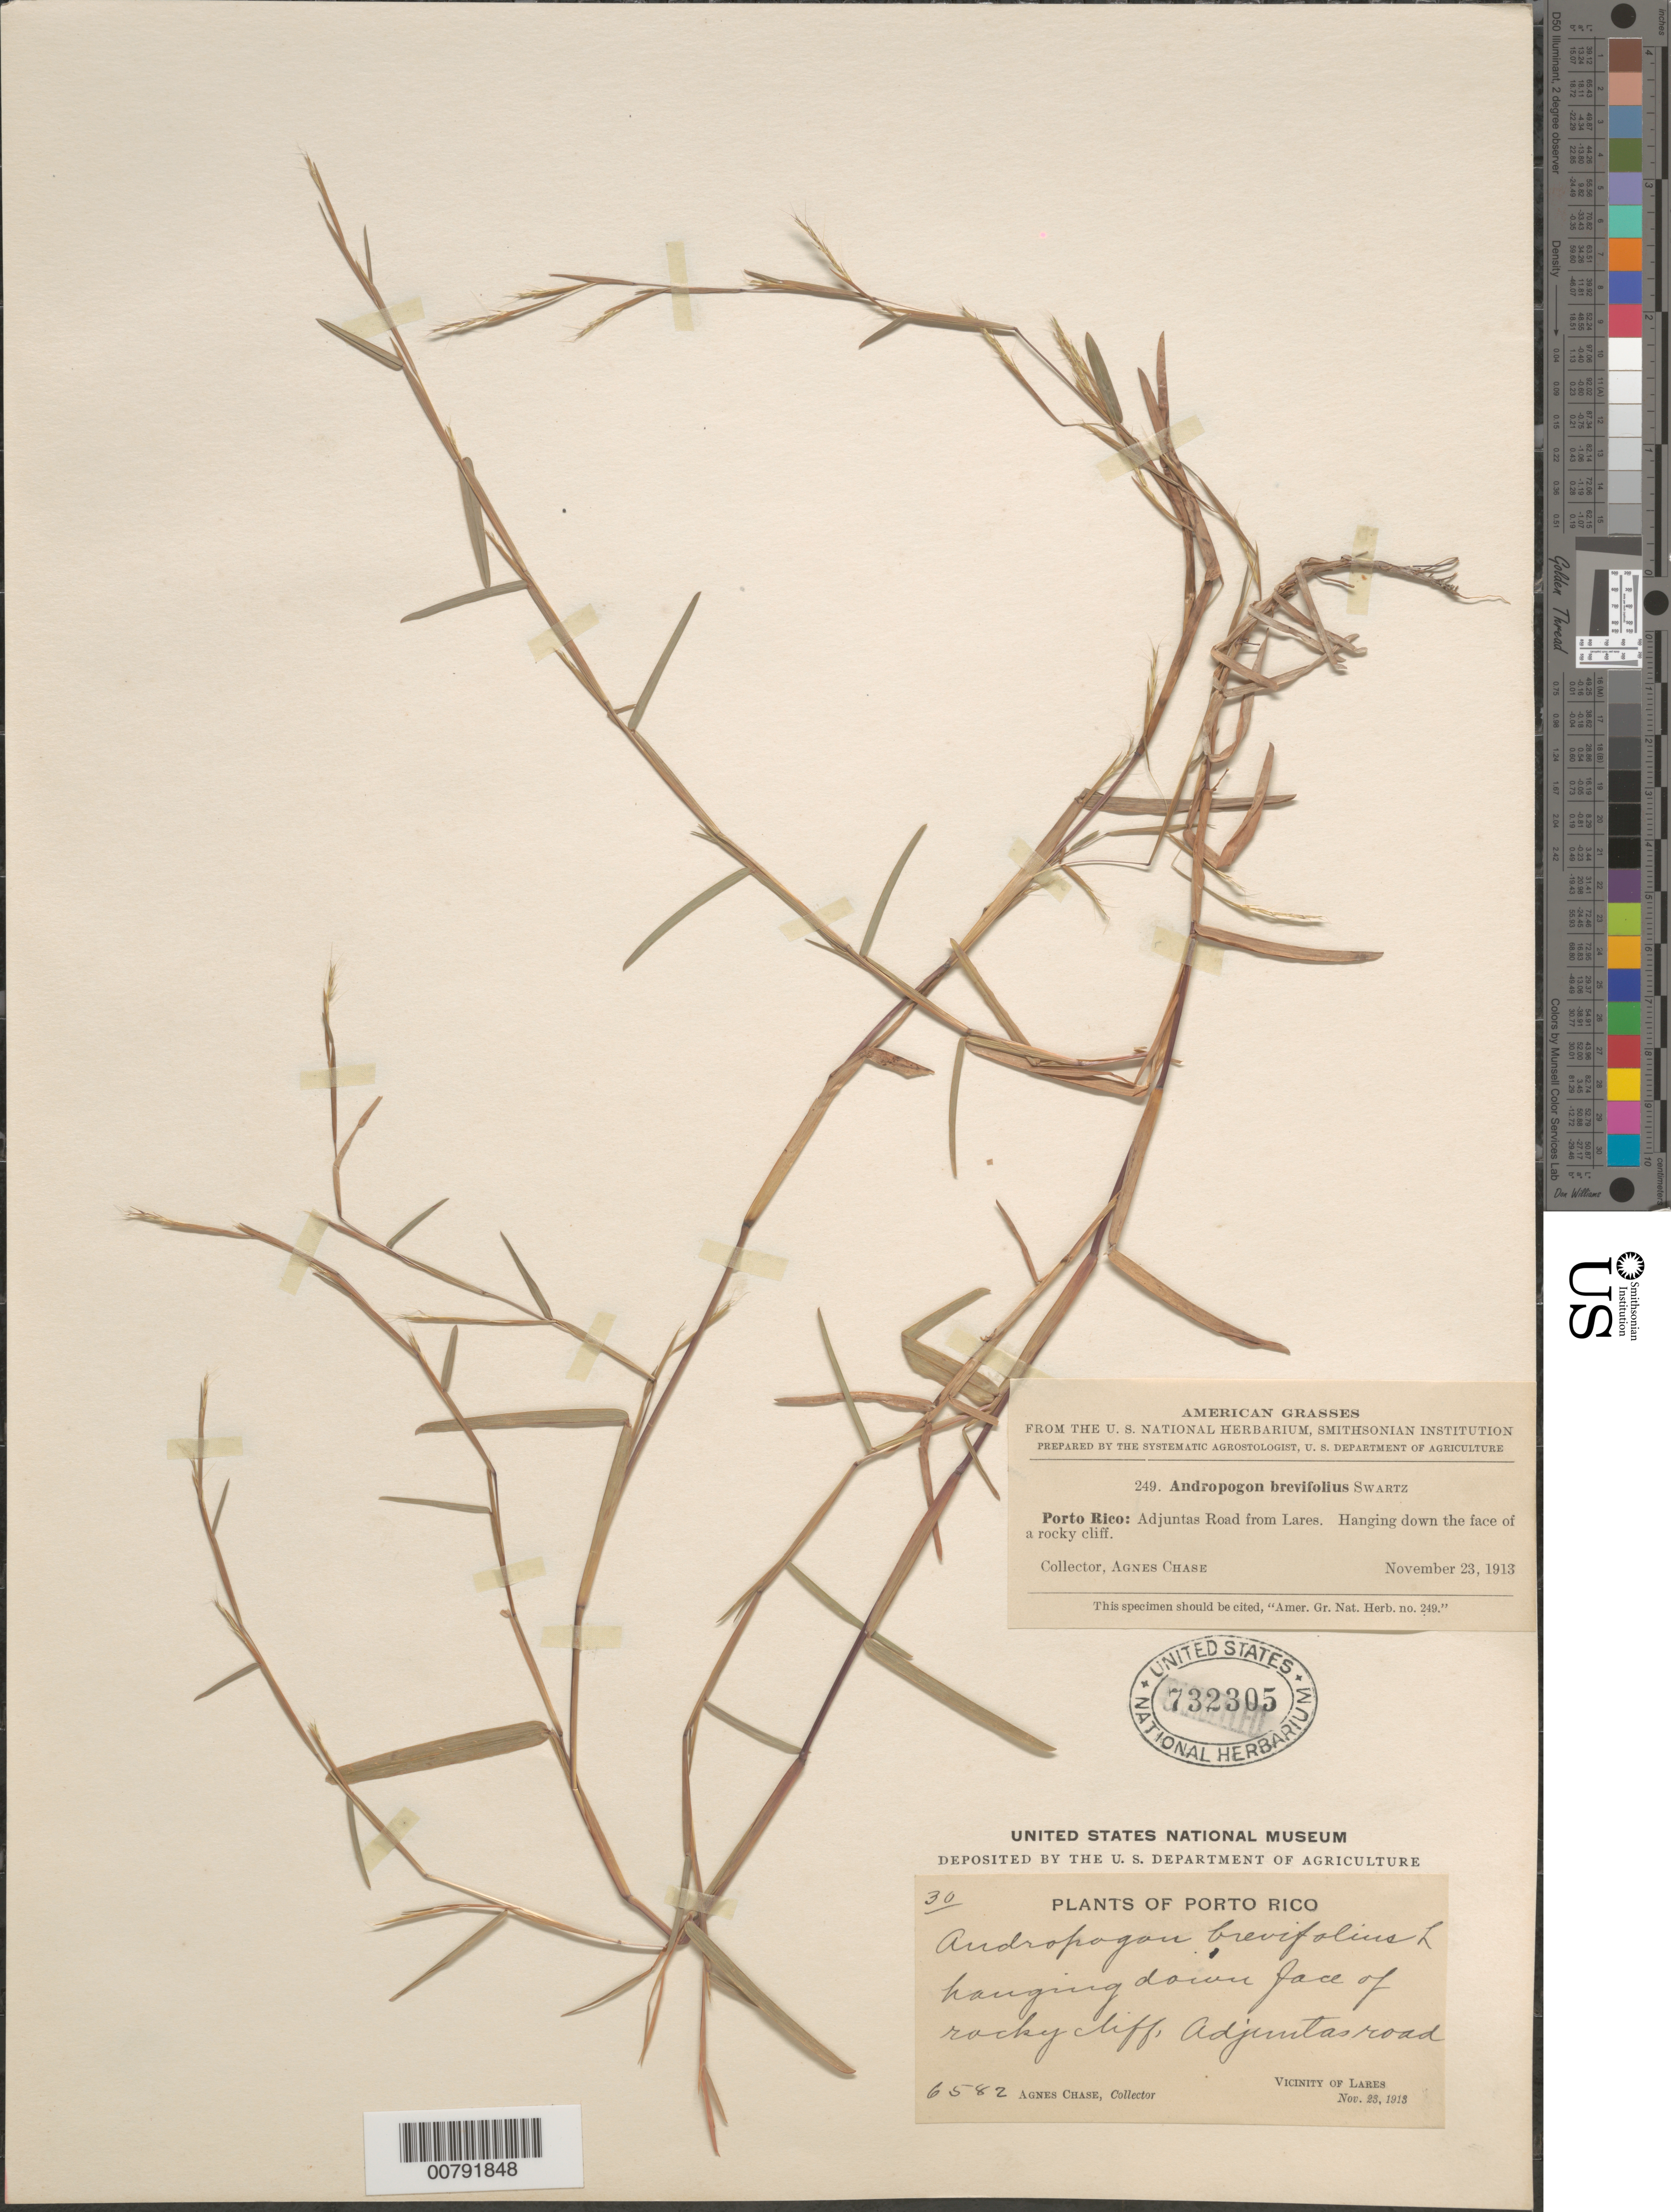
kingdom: Plantae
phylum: Tracheophyta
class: Liliopsida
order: Poales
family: Poaceae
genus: Schizachyrium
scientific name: Schizachyrium brevifolium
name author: (Sw.) Nees ex Büse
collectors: A. Chase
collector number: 6582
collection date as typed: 23 Nov 1913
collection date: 1913-11-23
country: Puerto Rico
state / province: Lares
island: Puerto Rico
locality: Lares vicinity, Adjuntas Road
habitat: Hanging down face of rocky cliff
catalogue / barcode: US 732305